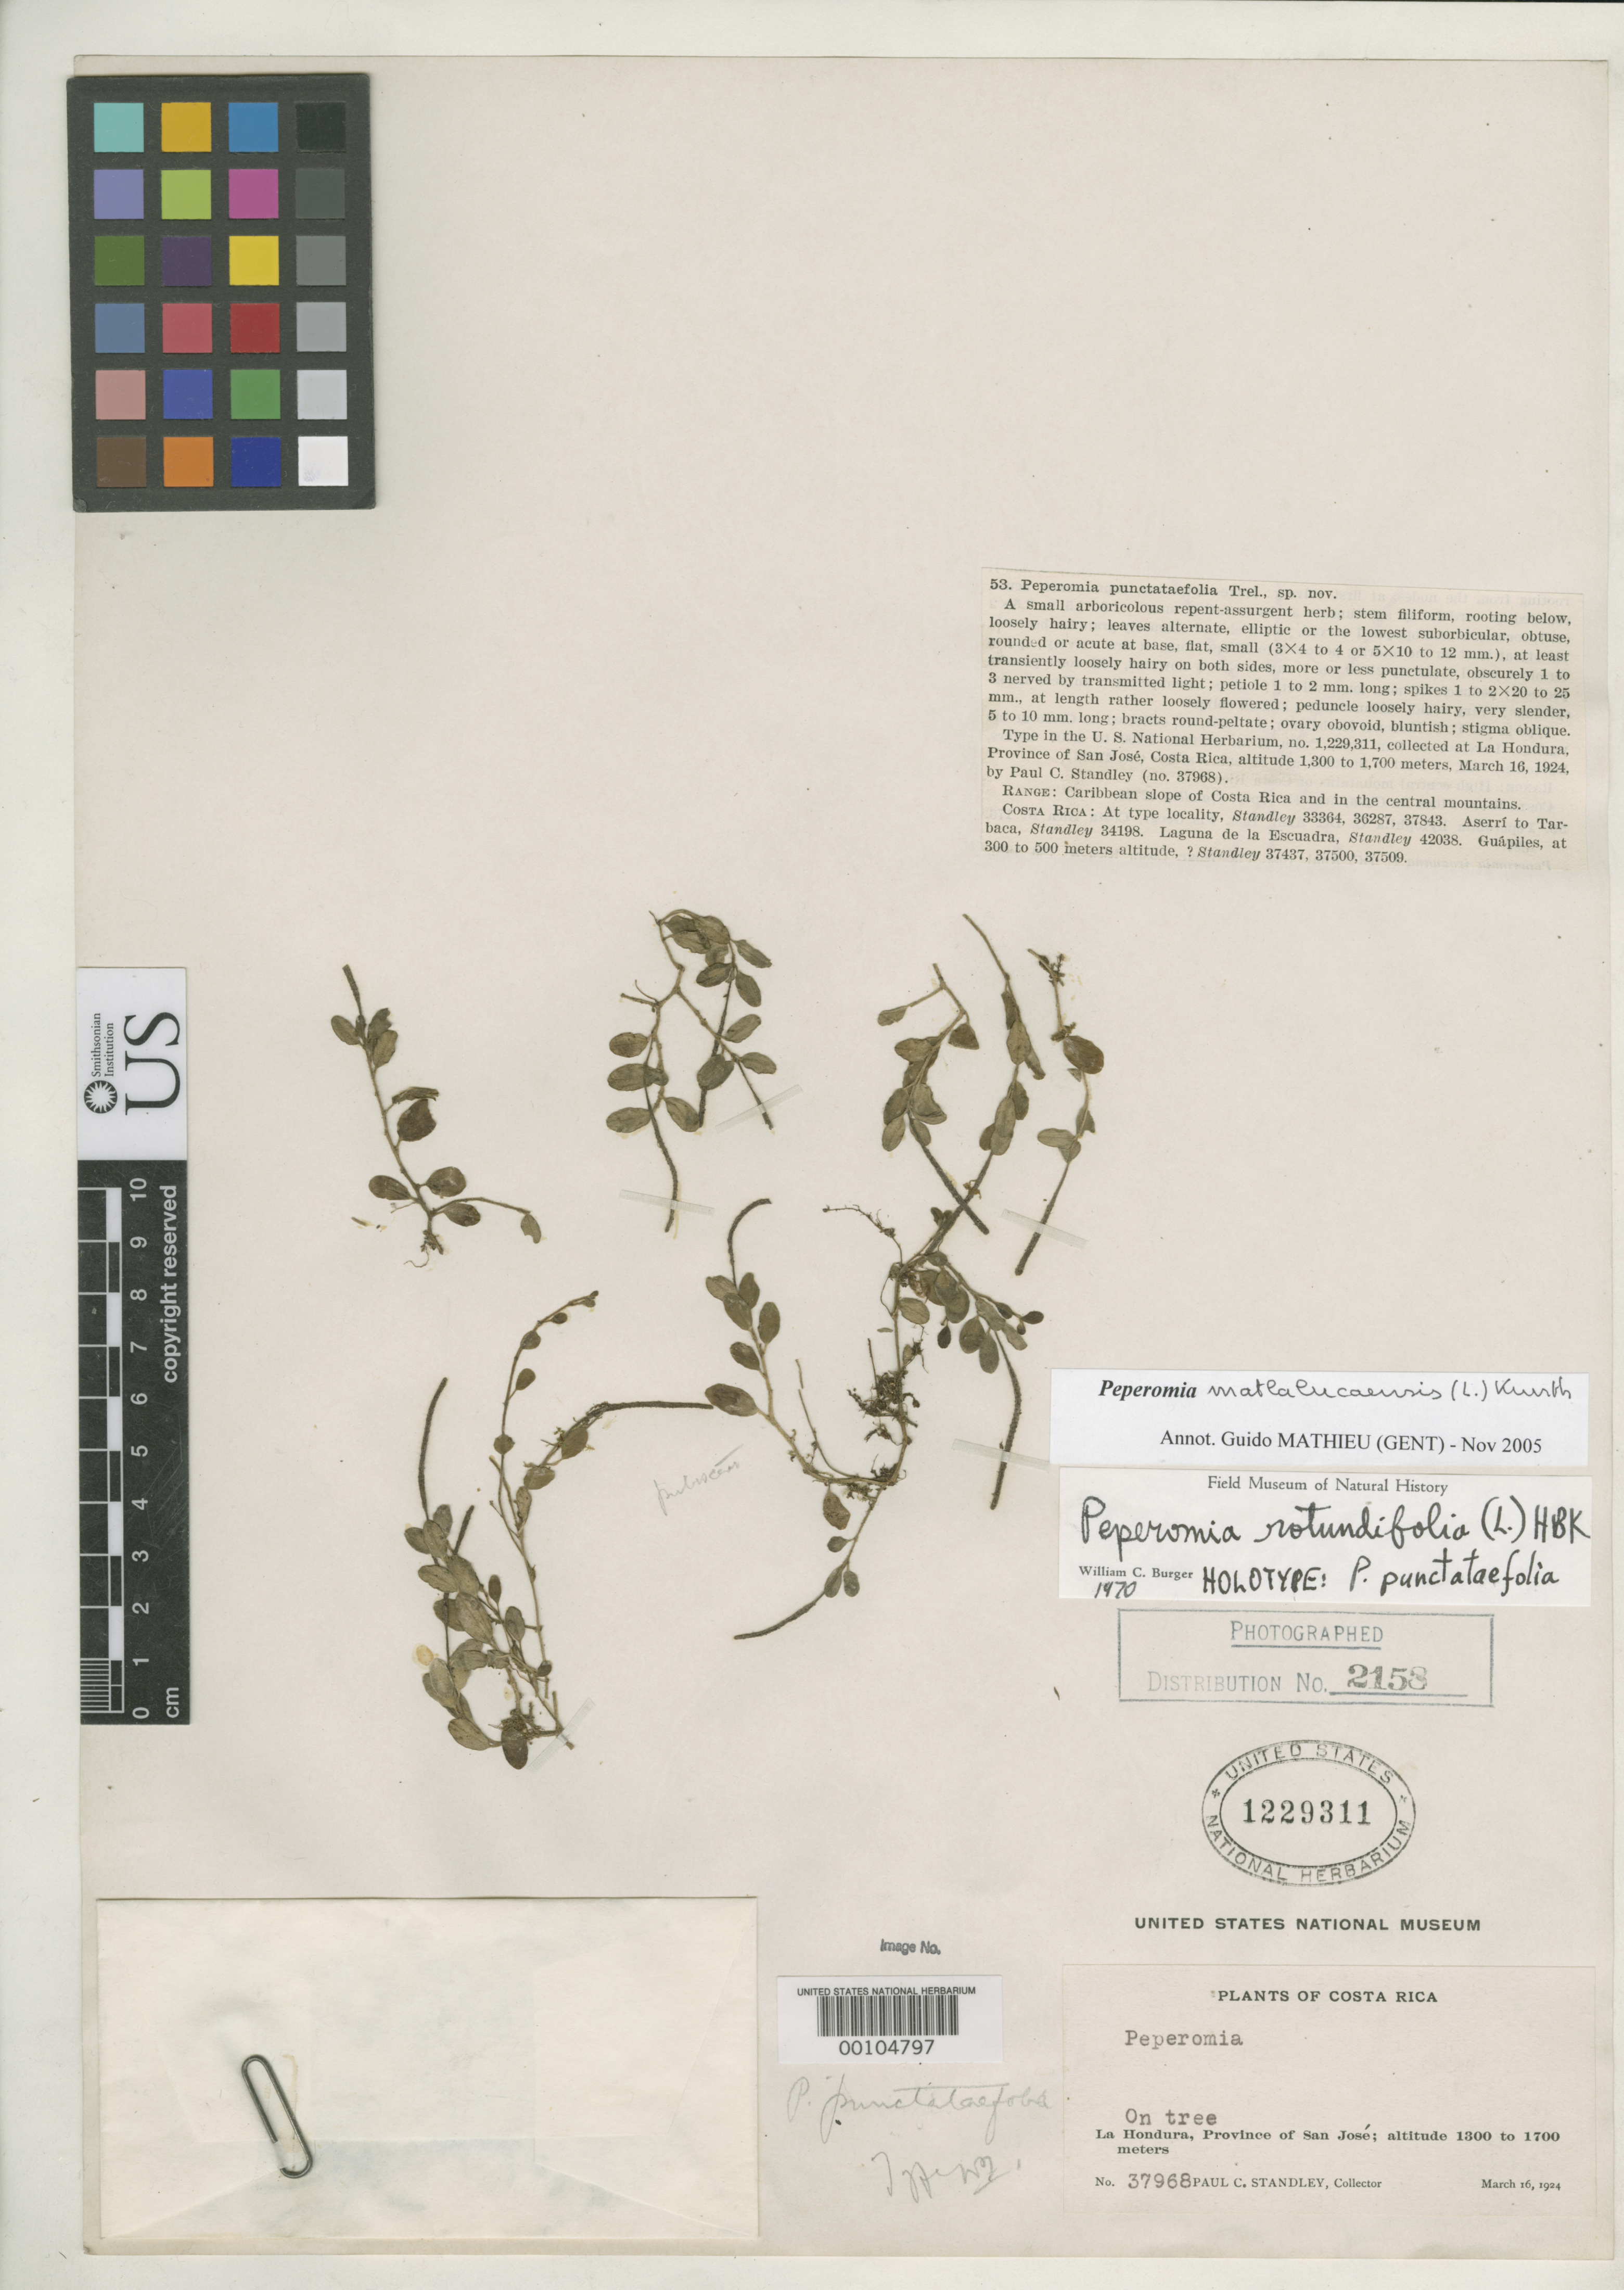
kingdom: Plantae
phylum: Tracheophyta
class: Magnoliopsida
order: Piperales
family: Piperaceae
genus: Peperomia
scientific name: Peperomia punctatifolia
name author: Trel.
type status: Holotype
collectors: P. C. Standley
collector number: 37968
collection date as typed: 16 Mar 1924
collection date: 1924-03-16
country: Costa Rica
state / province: San José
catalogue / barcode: US 1229311